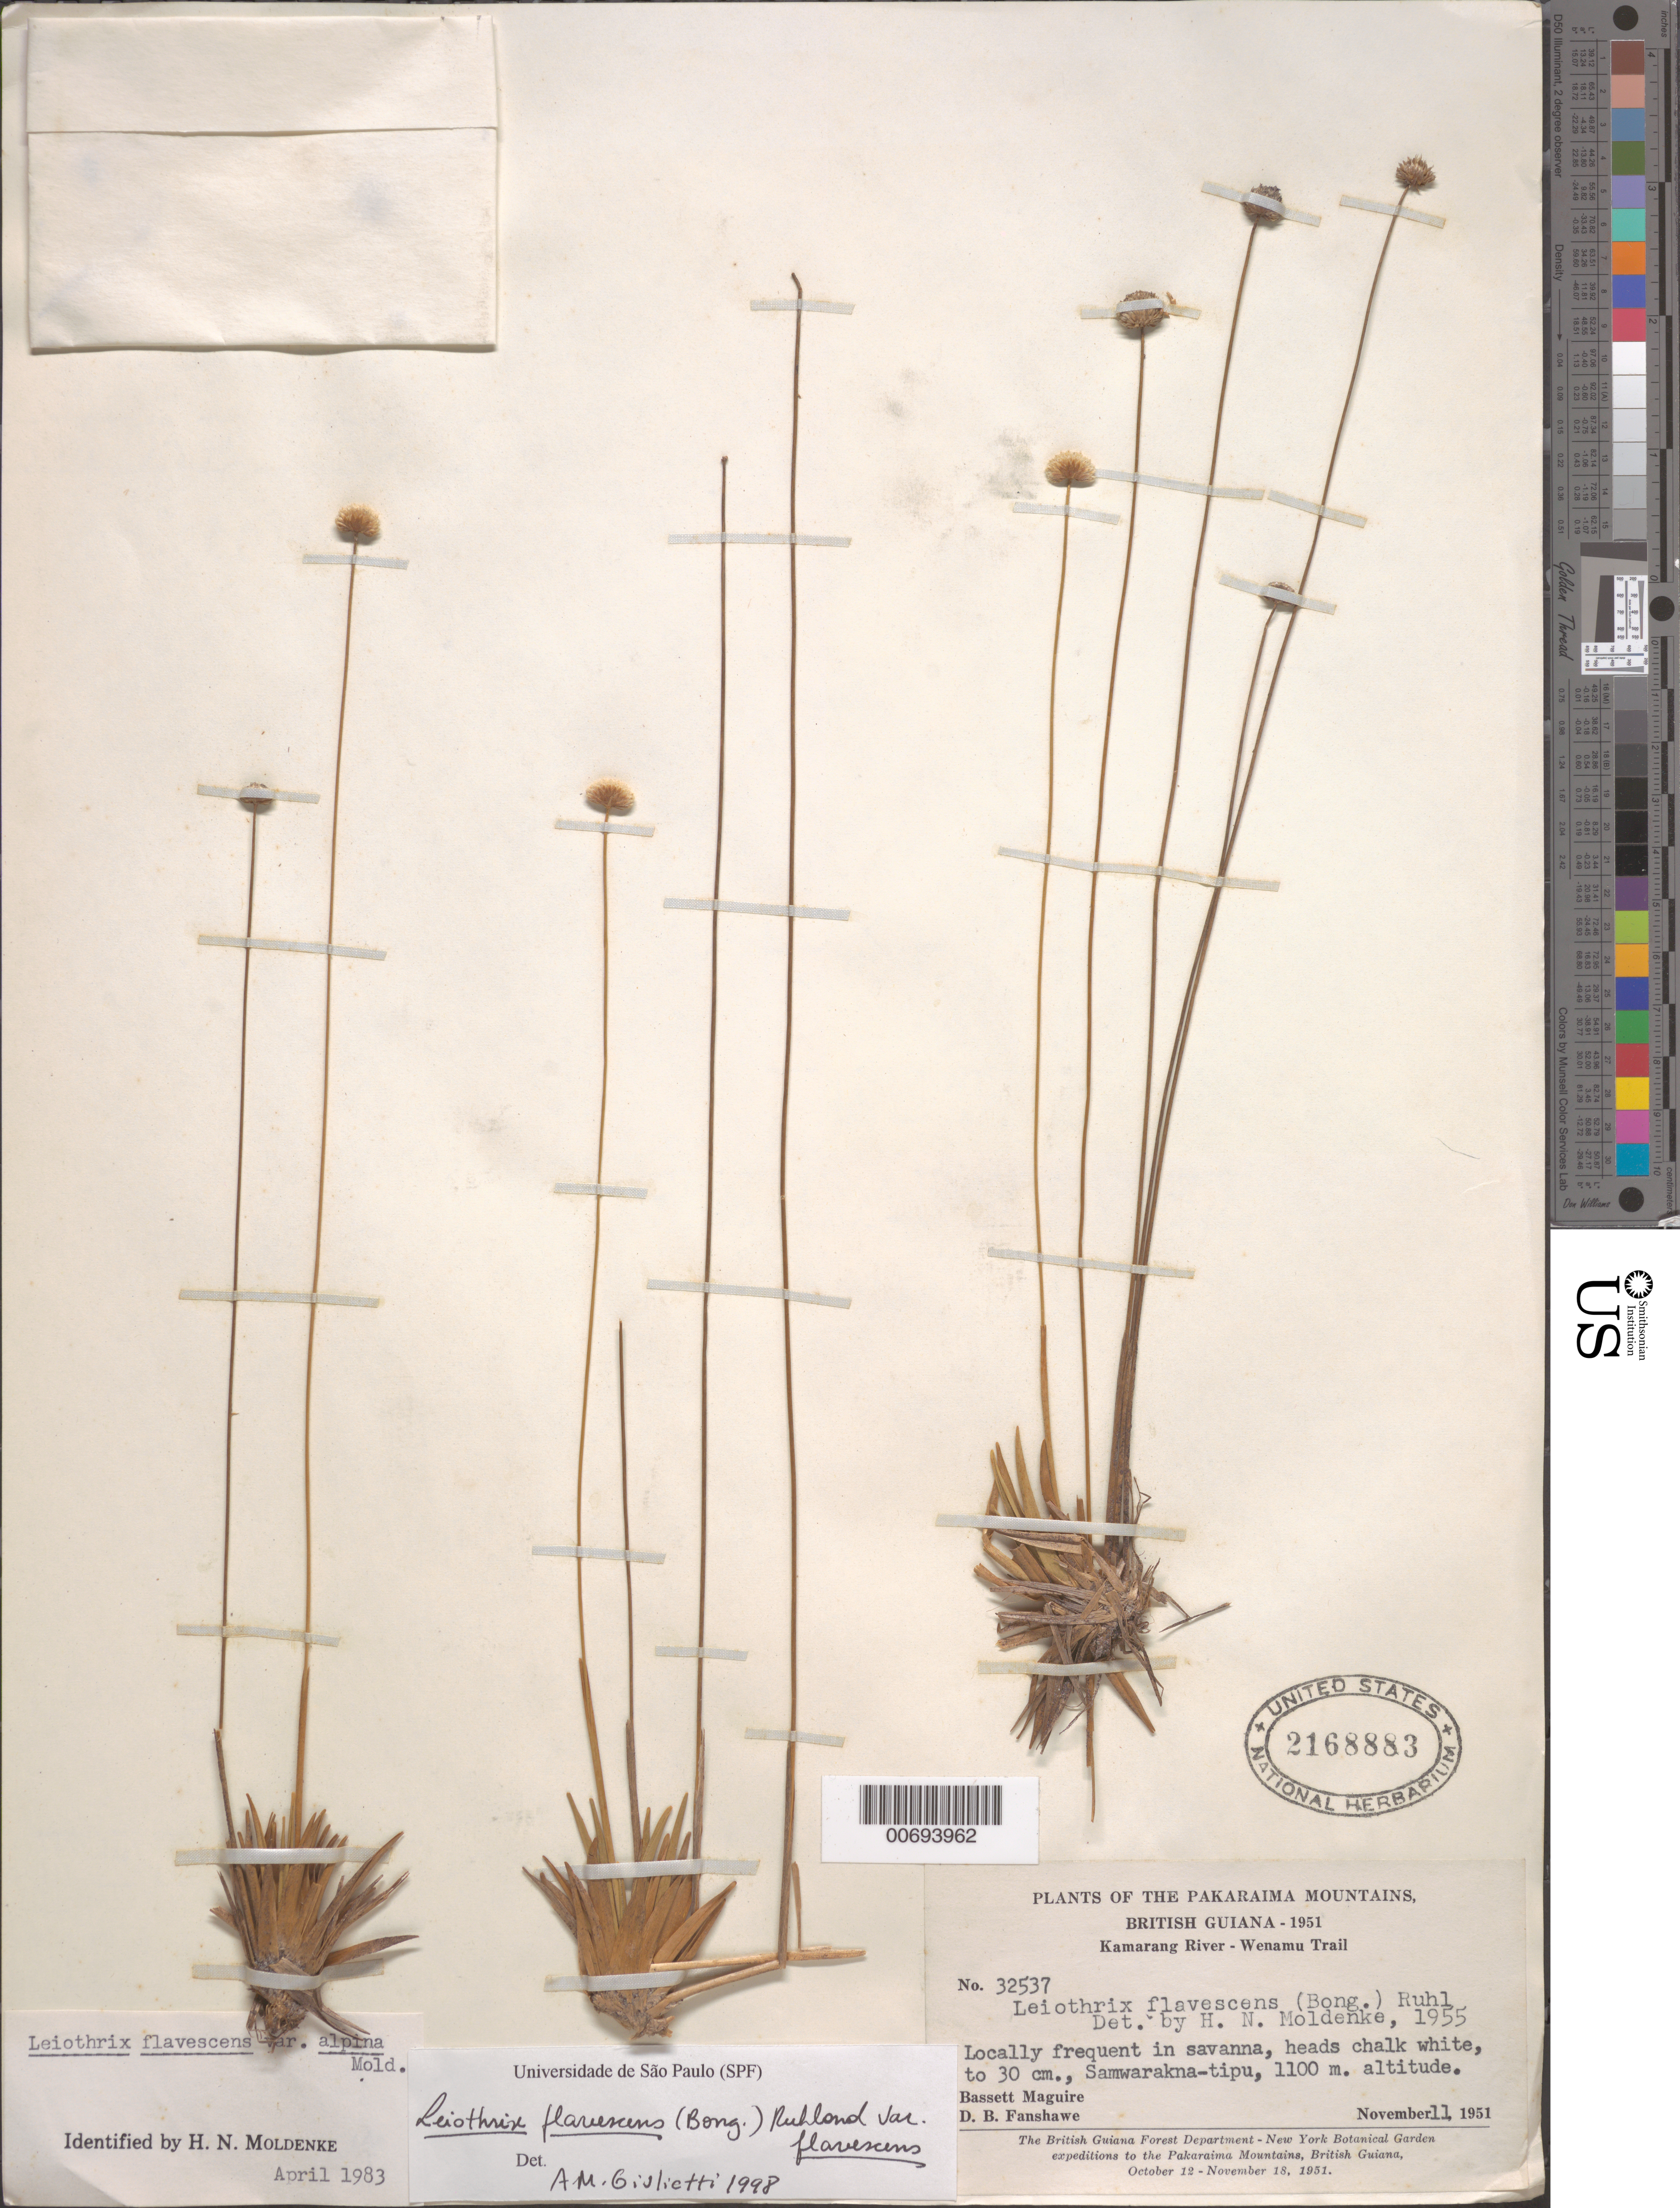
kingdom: Plantae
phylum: Tracheophyta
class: Liliopsida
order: Poales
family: Eriocaulaceae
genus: Leiothrix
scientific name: Leiothrix flavescens var. flavescens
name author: (Bong.) Ruhland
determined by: Giulietti, Ana M.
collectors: B. Maguire & D. B. Fanshawe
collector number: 32537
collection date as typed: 11-Nov-51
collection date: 1951-11-11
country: Guyana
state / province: Cuyuni-Mazaruni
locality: Samwarakna-tipu (Holi-tipu), Kamarang River - Wenamu Trail, Pakaraima Mts.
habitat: Savanna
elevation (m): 1100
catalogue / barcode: US 2168883